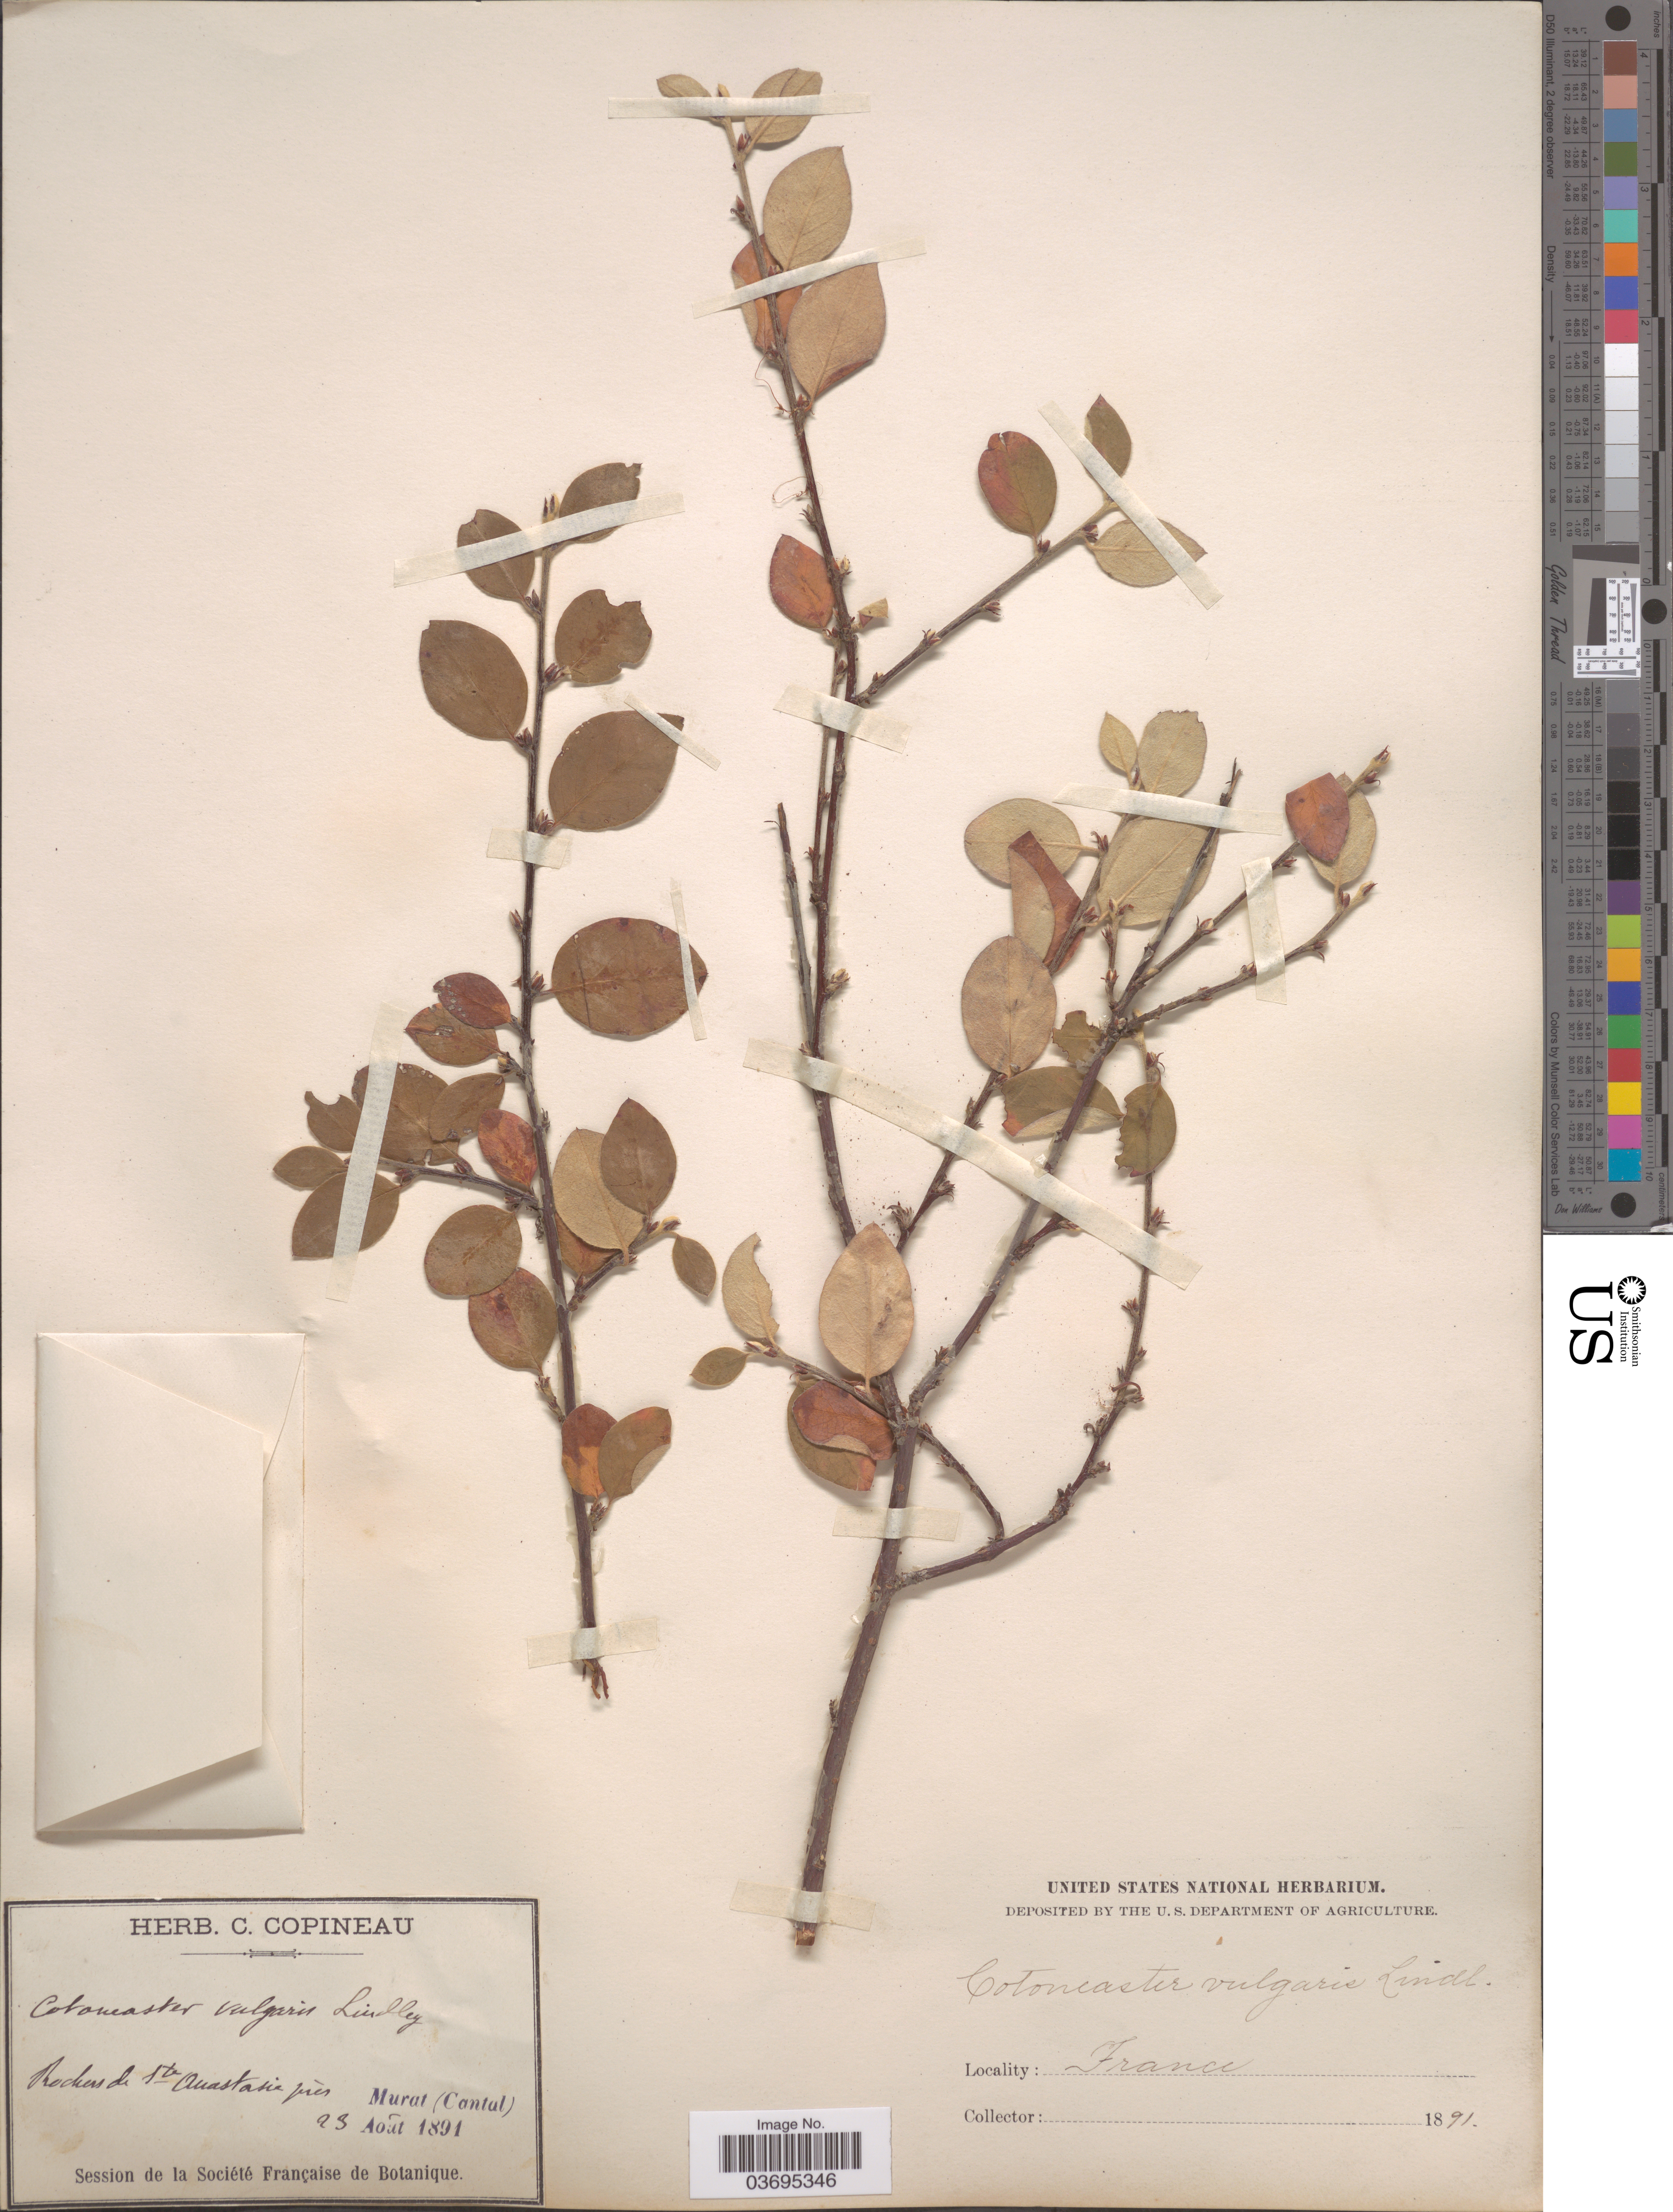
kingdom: Plantae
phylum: Tracheophyta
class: Magnoliopsida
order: Rosales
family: Rosaceae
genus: Cotoneaster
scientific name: Cotoneaster vulgaris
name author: Lindl.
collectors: ex herb. C. Copineau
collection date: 1891-08-23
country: France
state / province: Auvergne-Rhône-Alpes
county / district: Cantal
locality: Rochers de 1te Ouastasie prés Murat (Cantal).